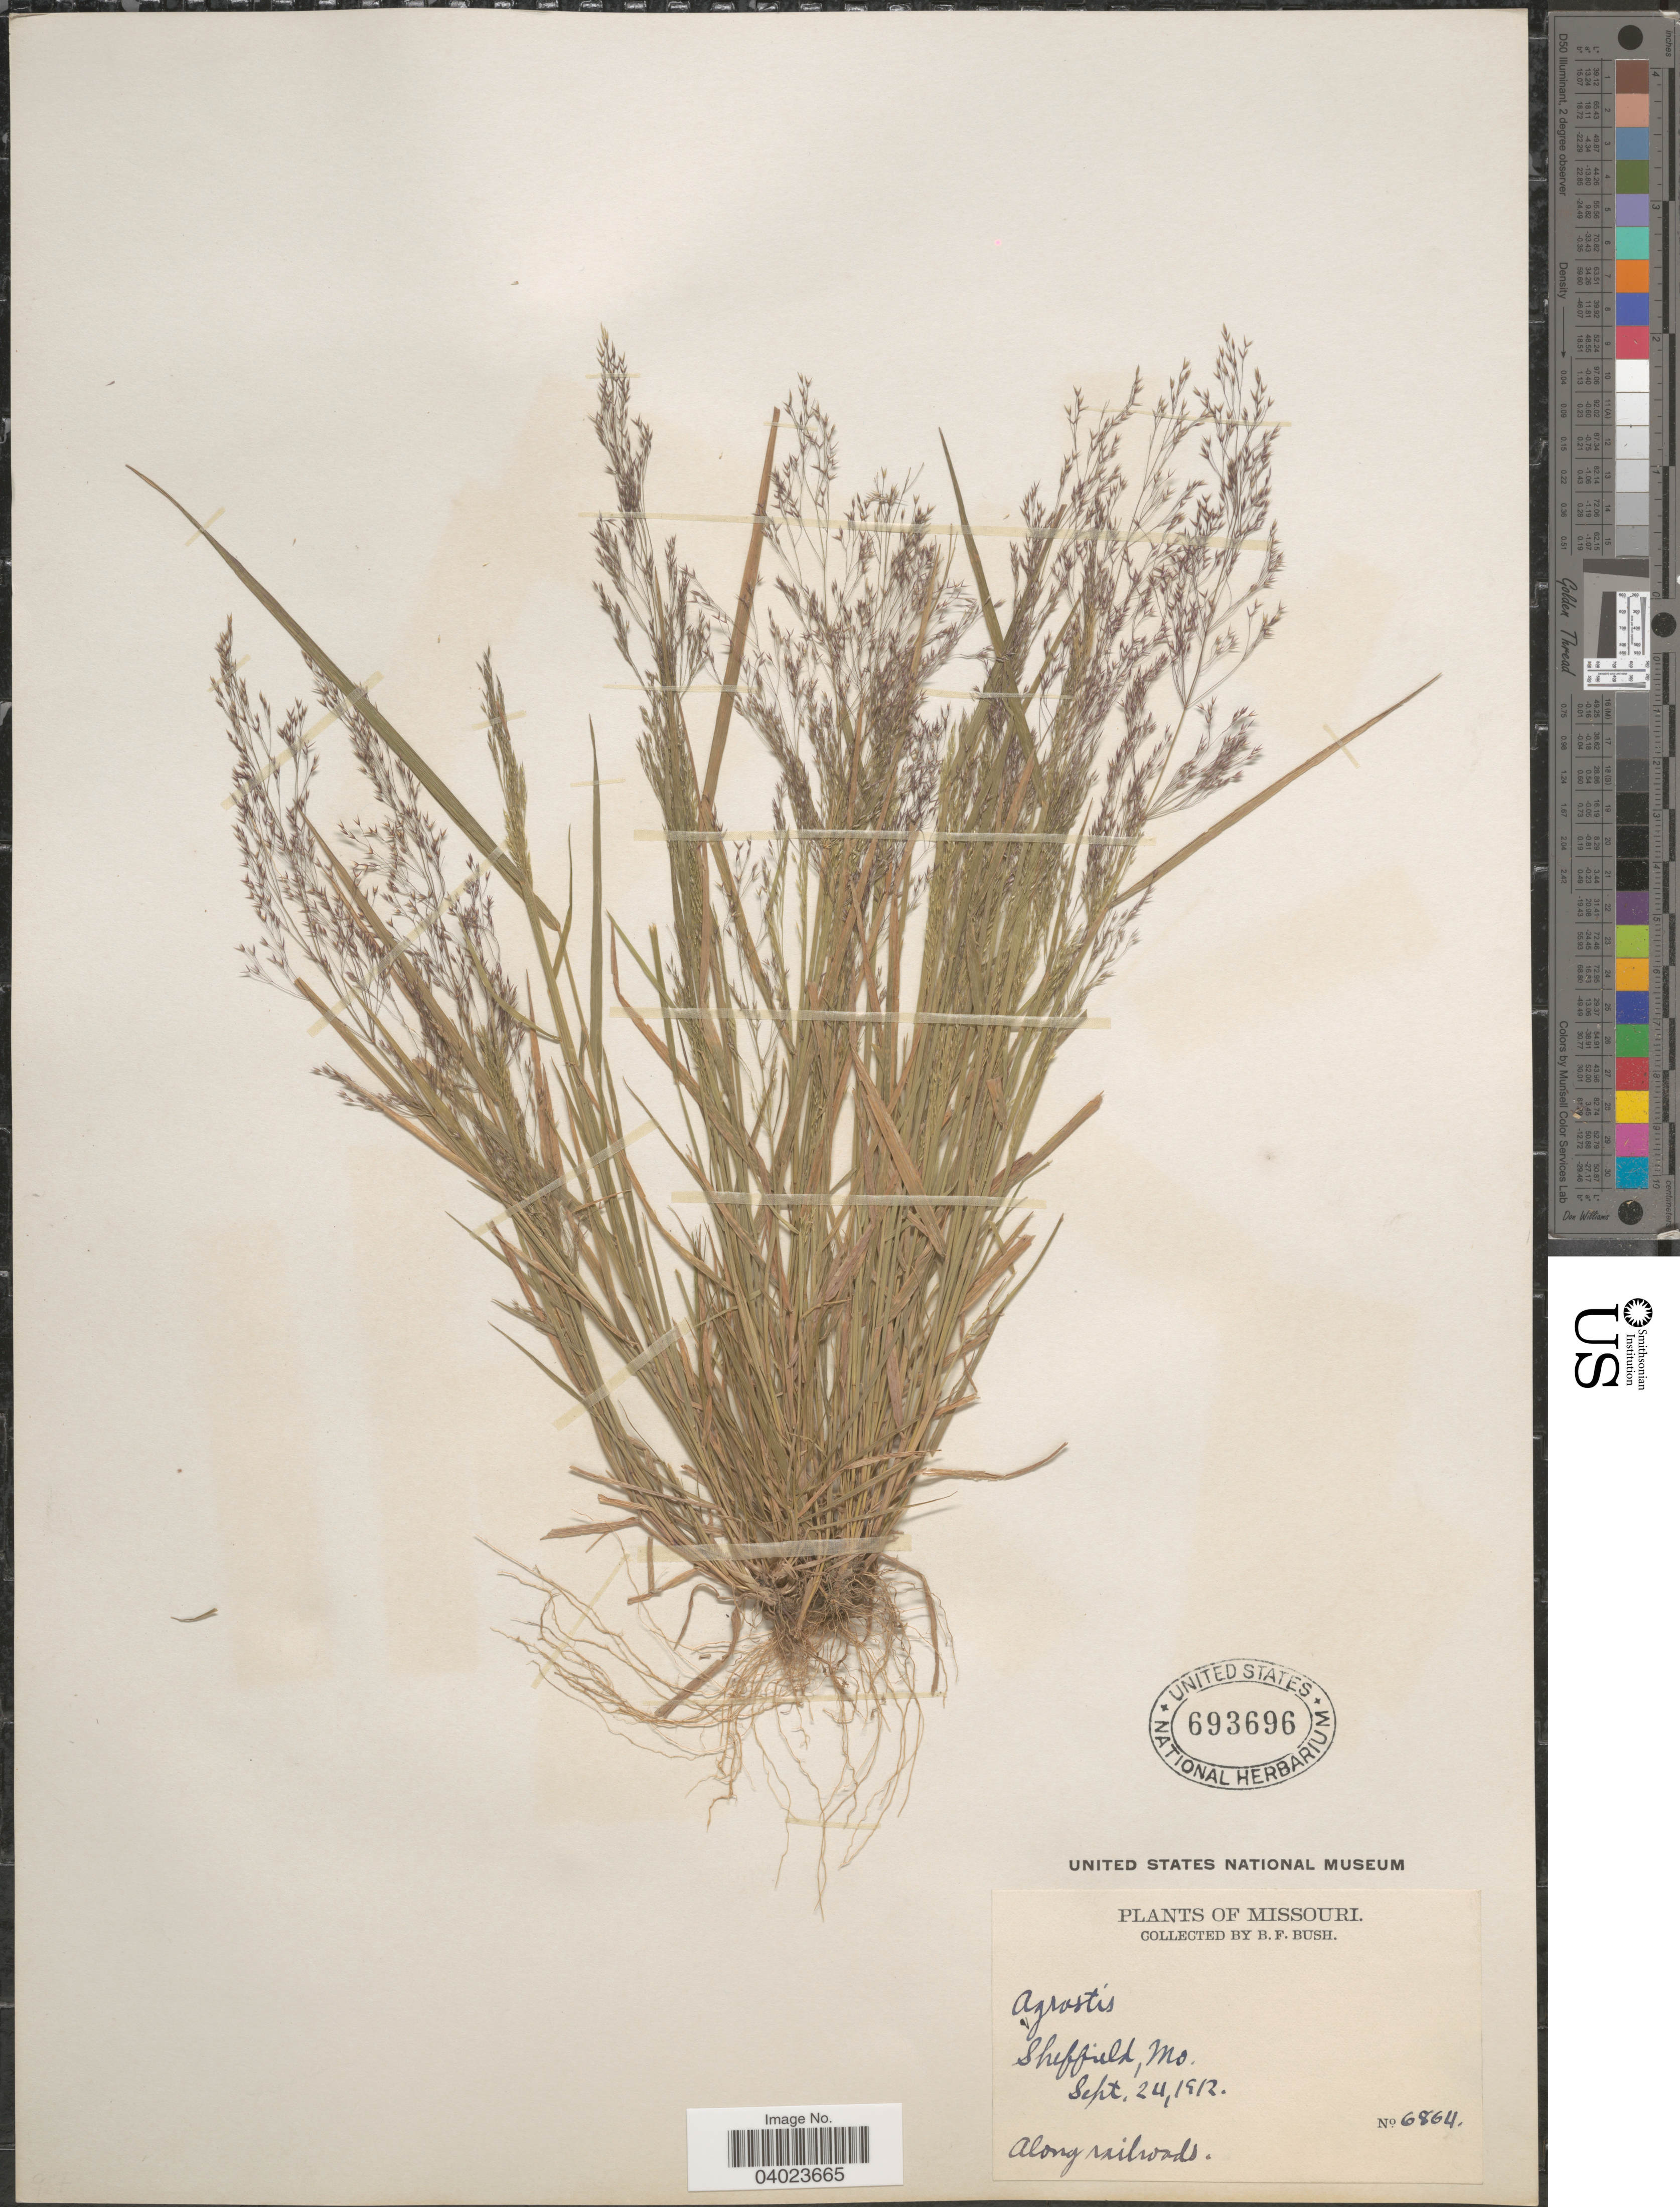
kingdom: Plantae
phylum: Tracheophyta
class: Liliopsida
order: Poales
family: Poaceae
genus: Agrostis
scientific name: Agrostis sp.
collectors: B. F. Bush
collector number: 6864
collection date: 1912-09-24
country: United States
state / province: Missouri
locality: Sheffield.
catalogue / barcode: US 693696